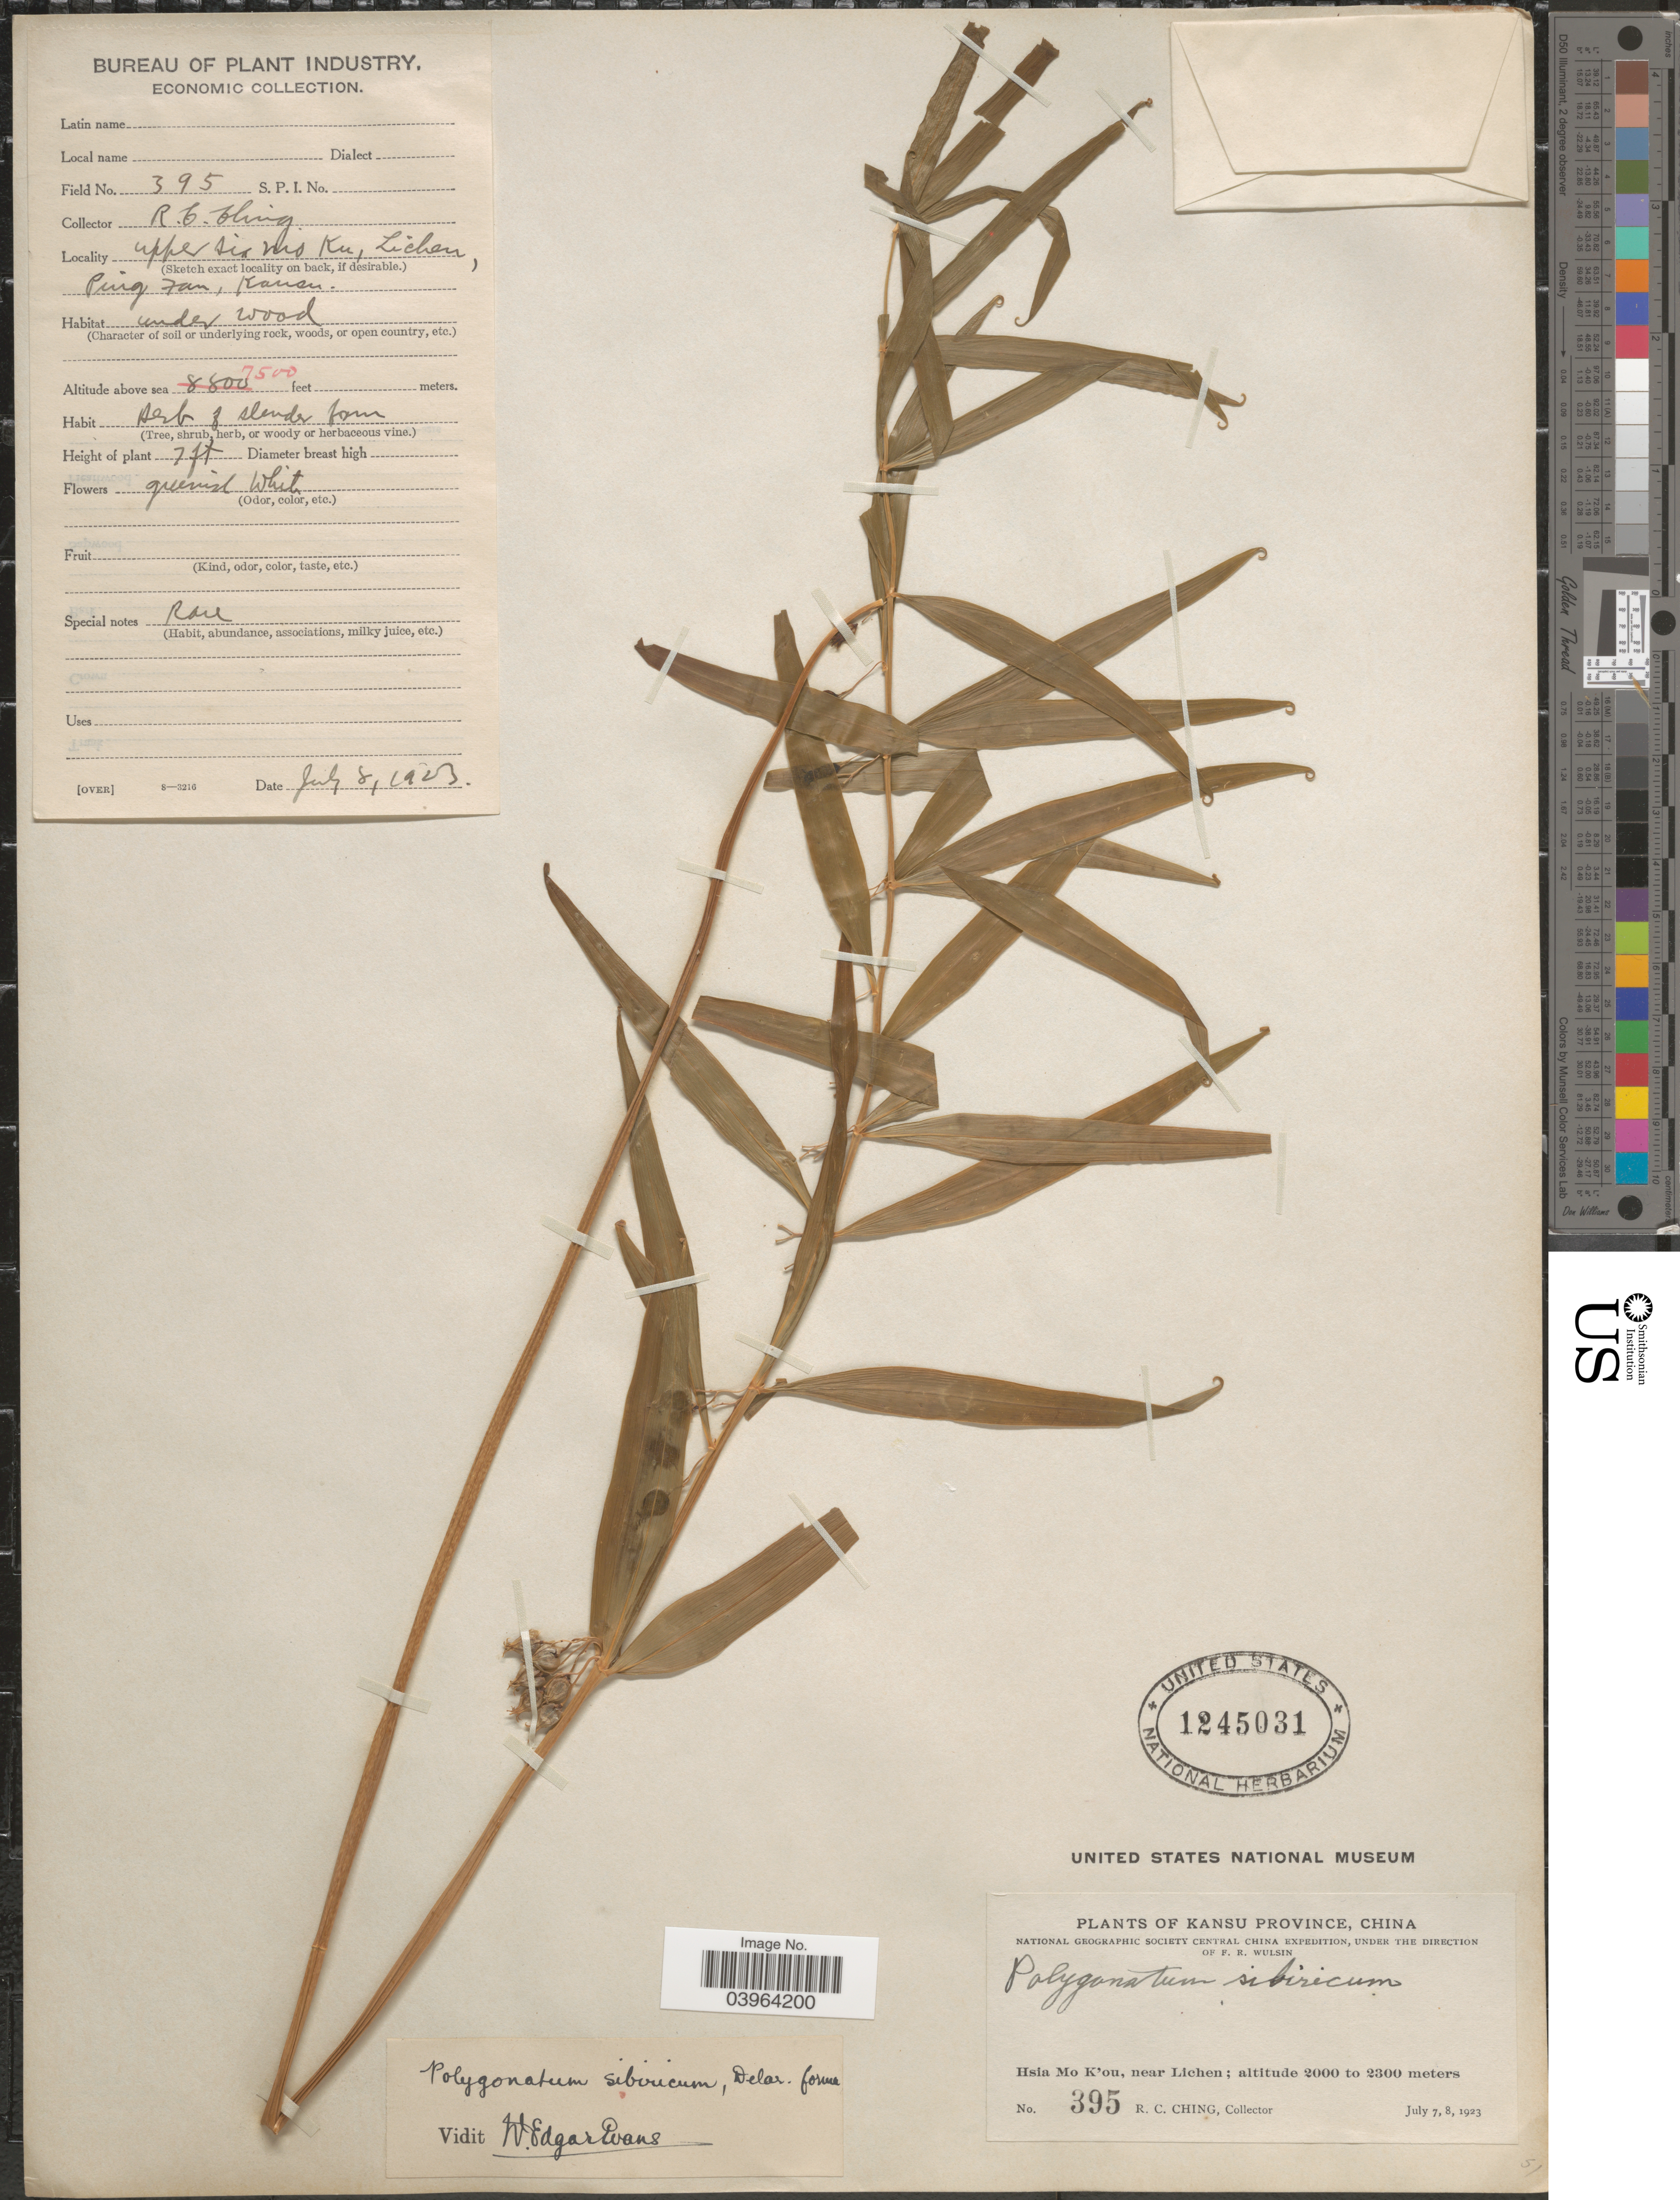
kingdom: Plantae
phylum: Tracheophyta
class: Liliopsida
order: Asparagales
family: Asparagaceae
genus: Polygonatum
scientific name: Polygonatum sibiricum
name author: F. Delaroche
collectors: R. C. Ching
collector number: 395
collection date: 1923-07-07/1923-07-08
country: China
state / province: Gansu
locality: Kansu Province. Hsia Mo K'ou, near Lichen.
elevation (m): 2000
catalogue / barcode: US 1245031